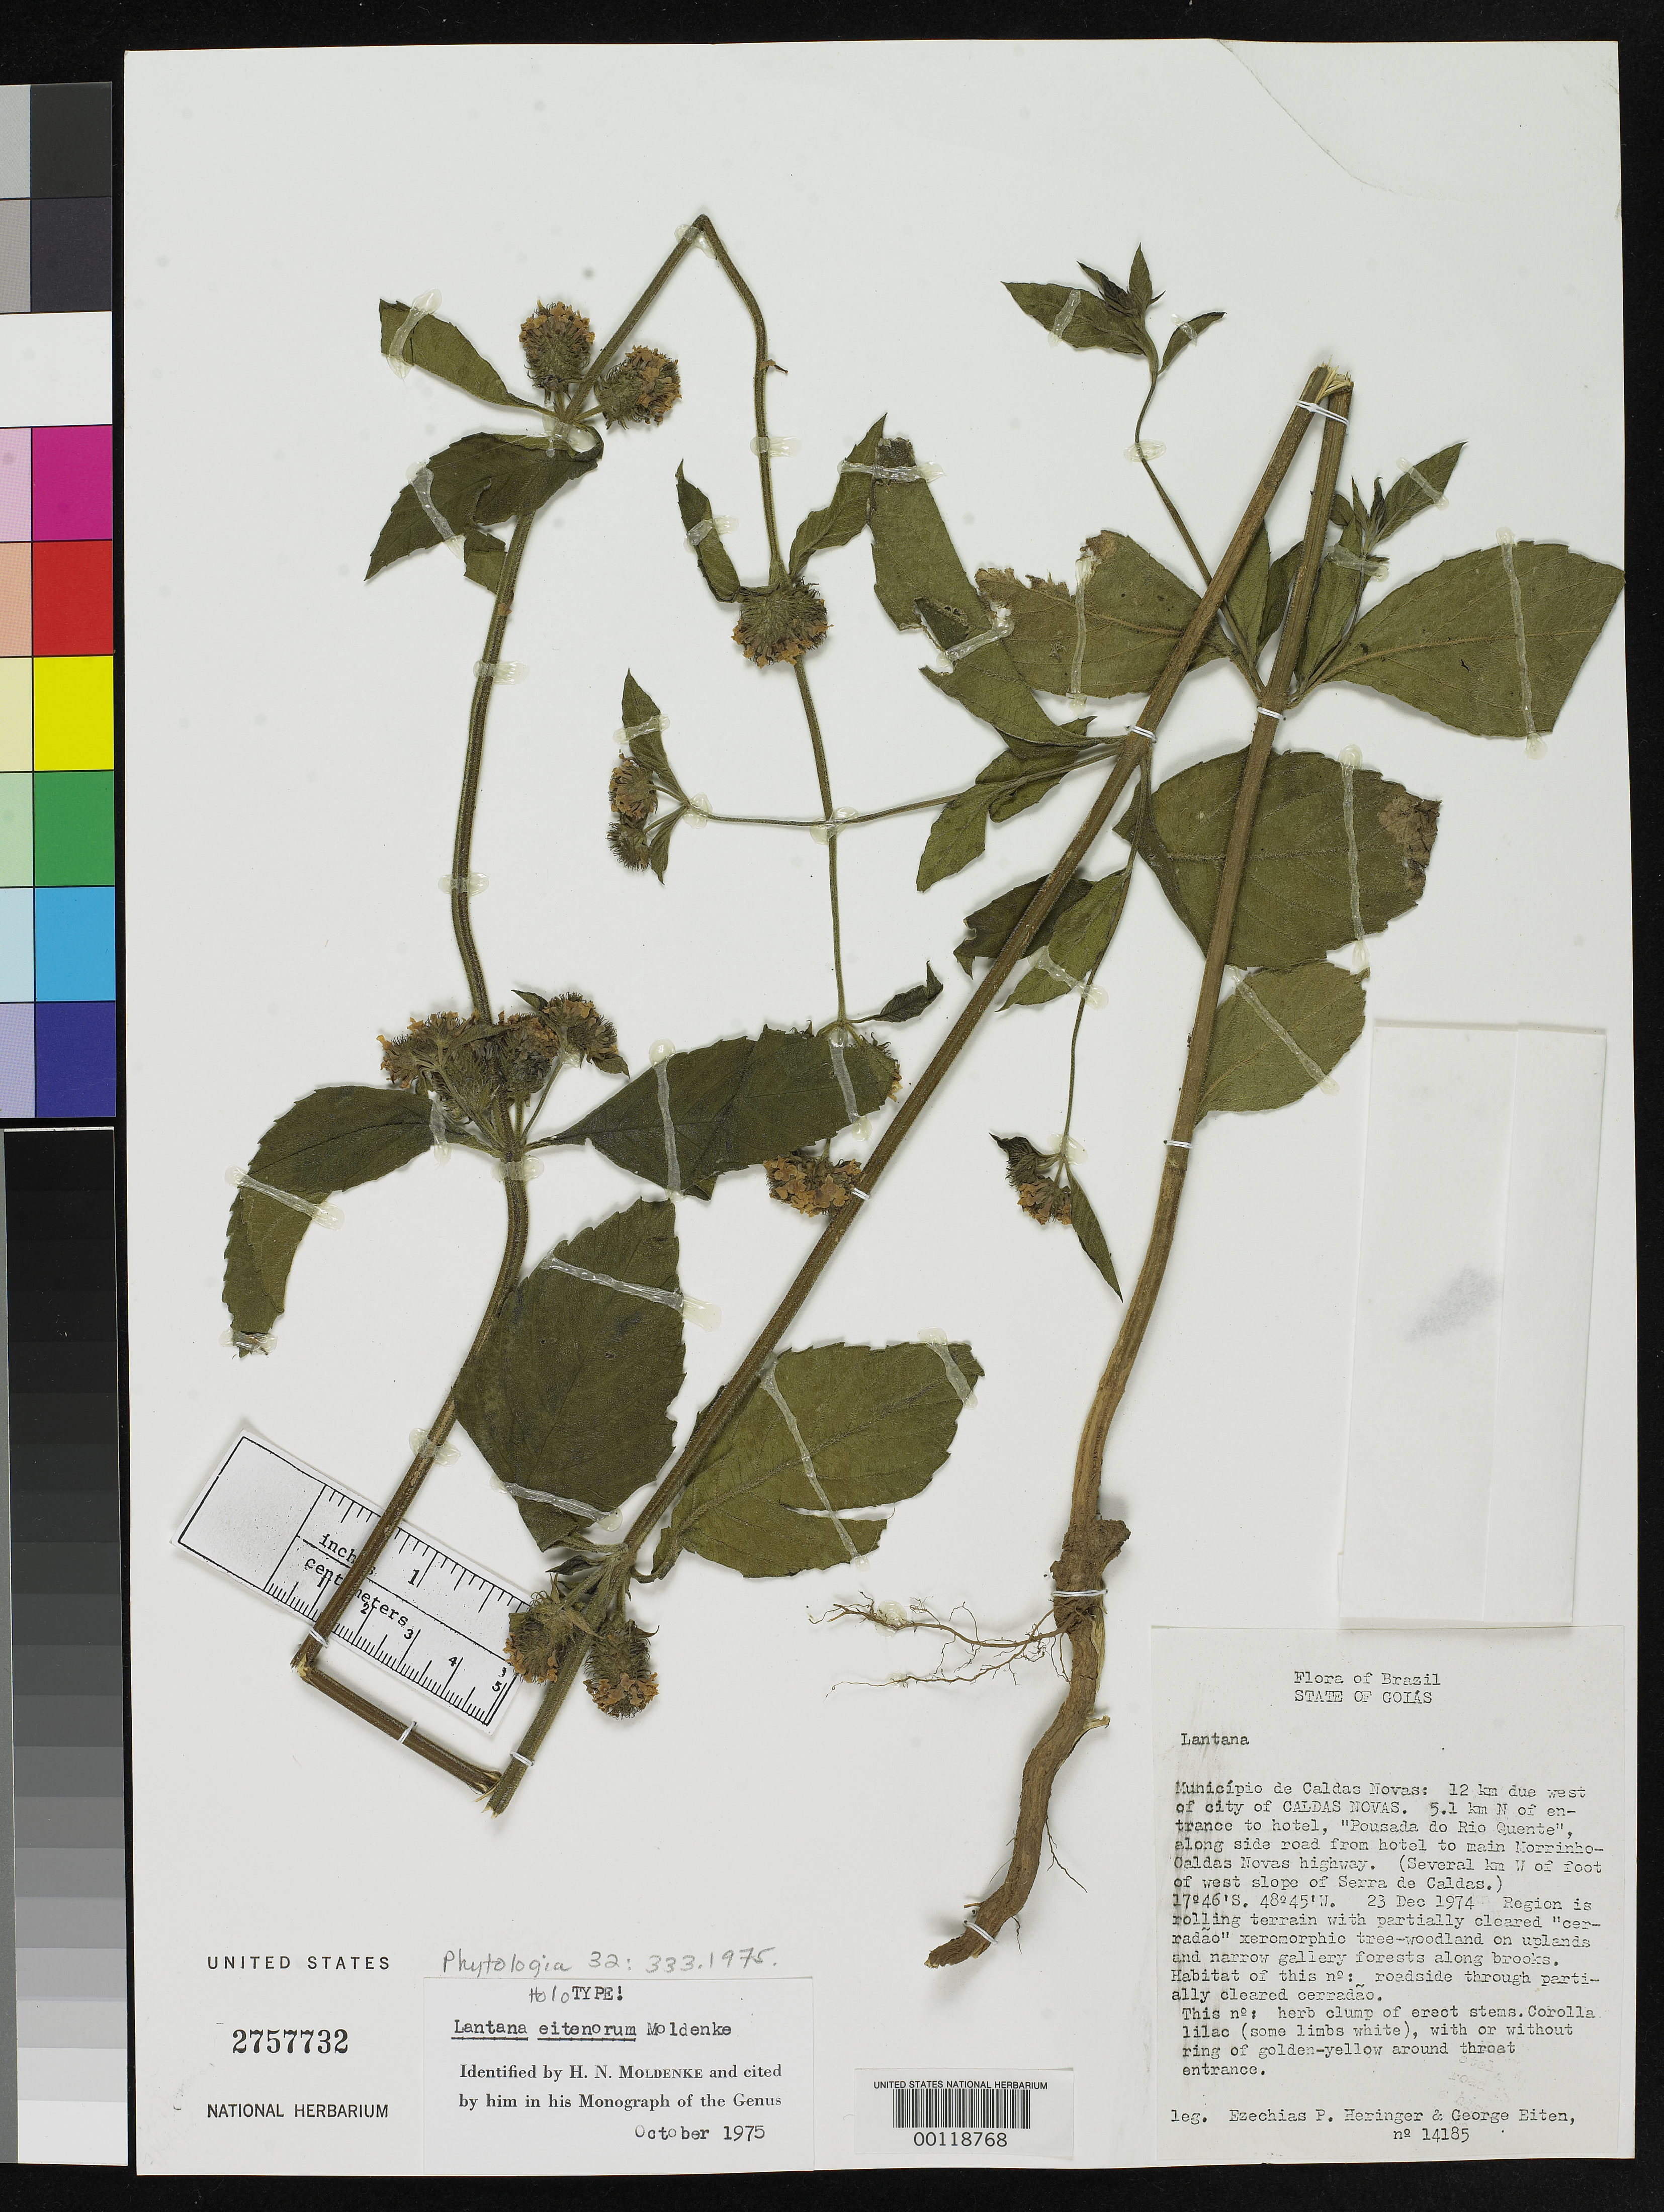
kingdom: Plantae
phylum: Tracheophyta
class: Magnoliopsida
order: Lamiales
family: Verbenaceae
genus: Lantana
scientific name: Lantana eitenorum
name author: Moldenke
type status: Holotype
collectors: E. P. Heringer & G. Eiten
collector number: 14185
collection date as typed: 23 Dec 1974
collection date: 1974-12-23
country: Brazil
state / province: Goiás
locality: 12 km W of Caldas Novas, Pousada do Rio Quente.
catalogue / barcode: US 2757732